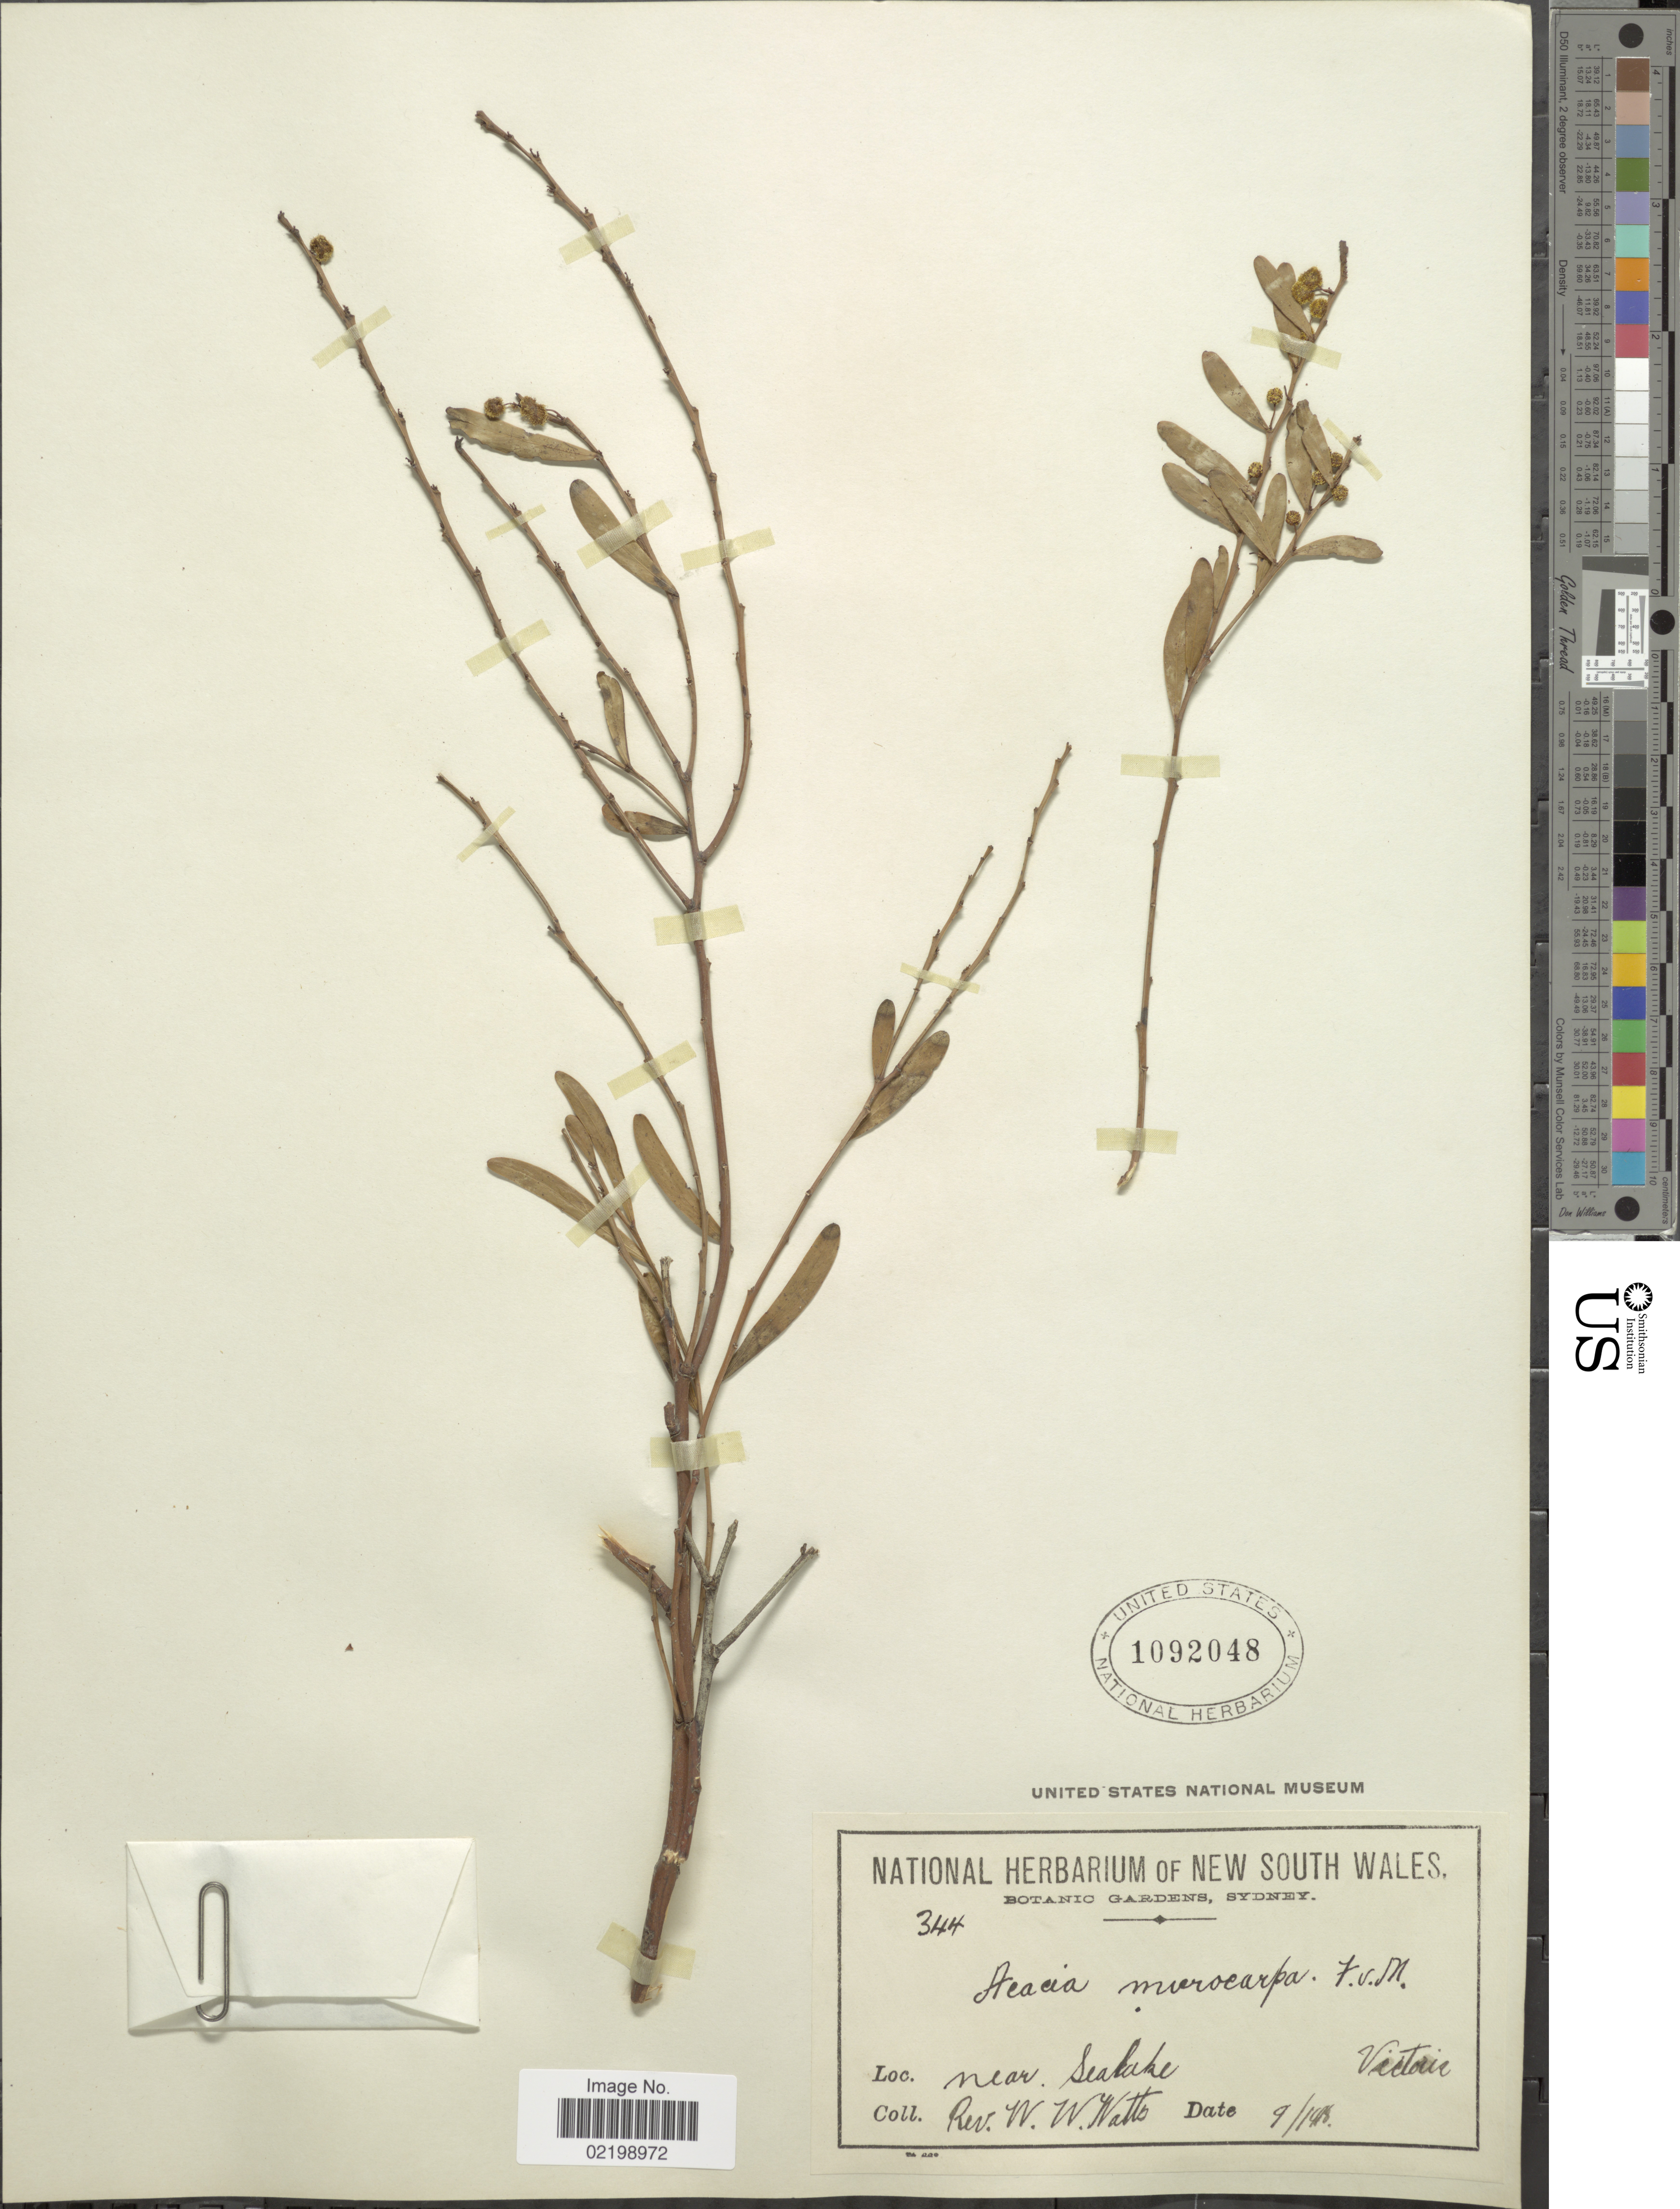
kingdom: Plantae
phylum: Tracheophyta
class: Magnoliopsida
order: Fabales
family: Fabaceae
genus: Acacia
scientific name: Acacia microcarpa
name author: F. Muell.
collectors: W. W. Watts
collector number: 344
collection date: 1980-09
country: Australia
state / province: Victoria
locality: Near Sealake, Victoria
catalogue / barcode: US 1092048